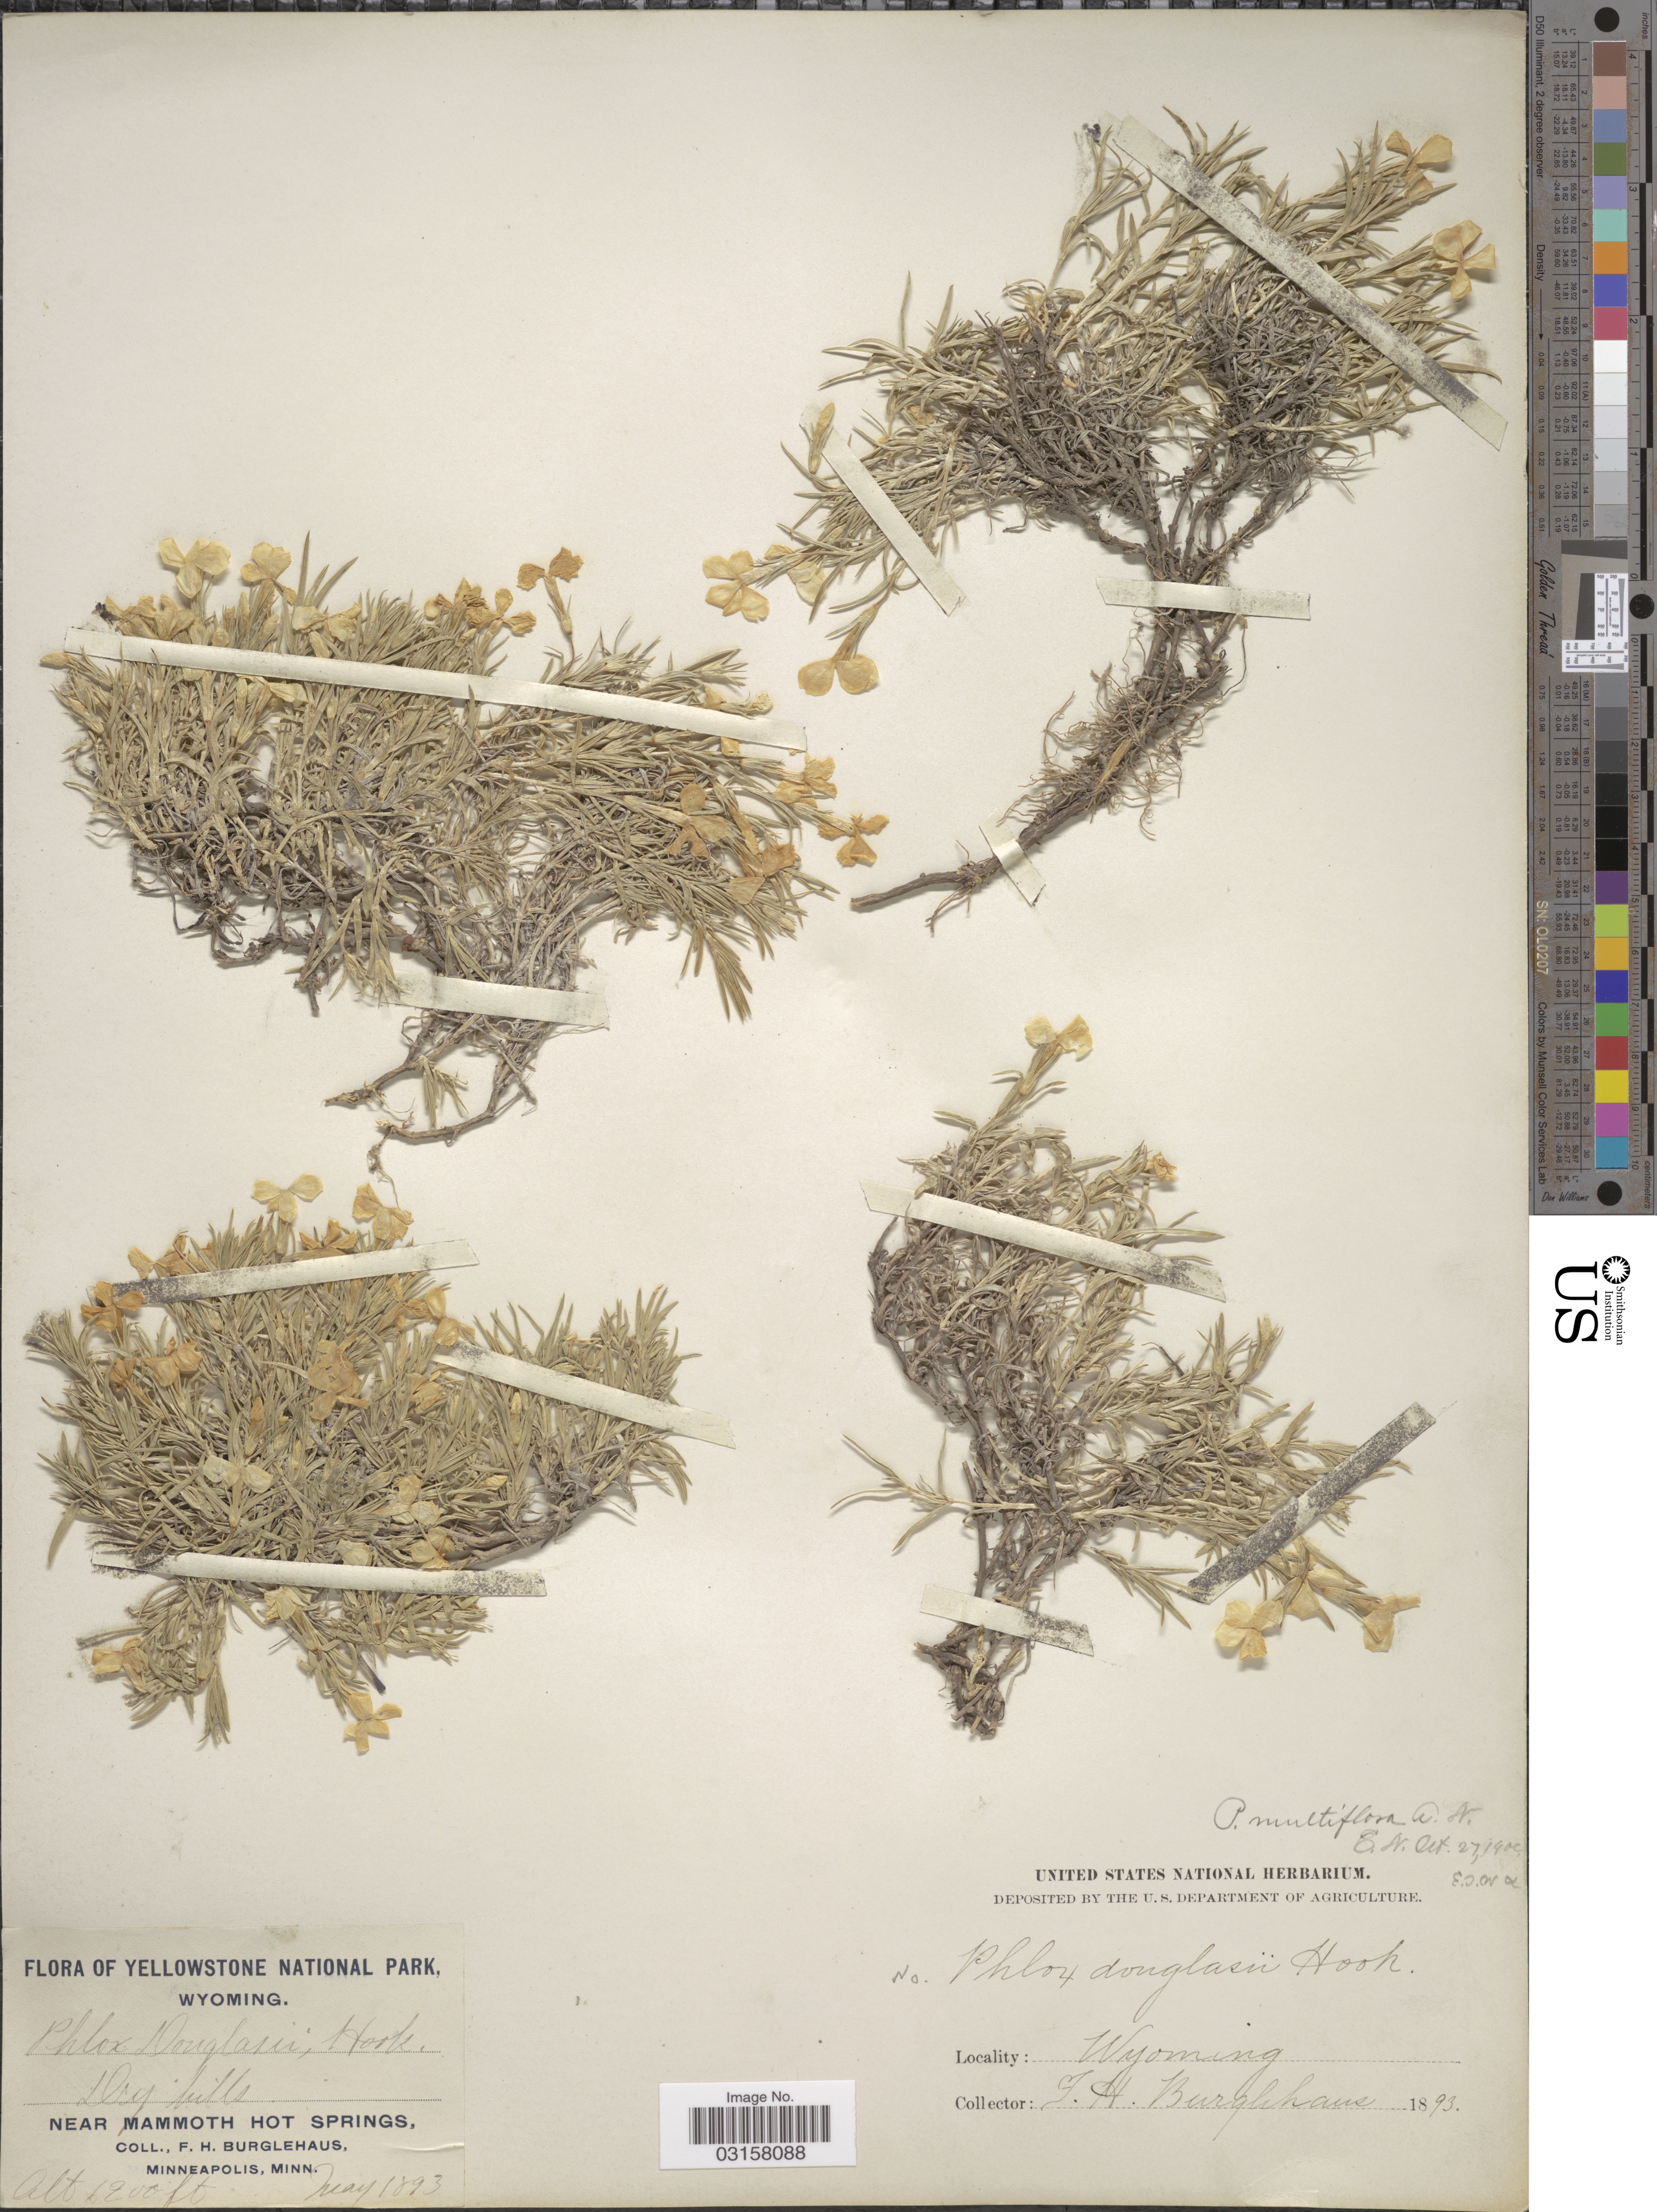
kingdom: Plantae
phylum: Tracheophyta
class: Magnoliopsida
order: Ericales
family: Polemoniaceae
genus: Phlox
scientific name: Phlox multiflora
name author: A. Nelson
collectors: F. Burglehaus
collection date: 1893-05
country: United States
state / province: Wyoming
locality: Yellowstone National Park. Near Mammoth Hot Springs.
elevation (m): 366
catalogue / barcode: US 103179